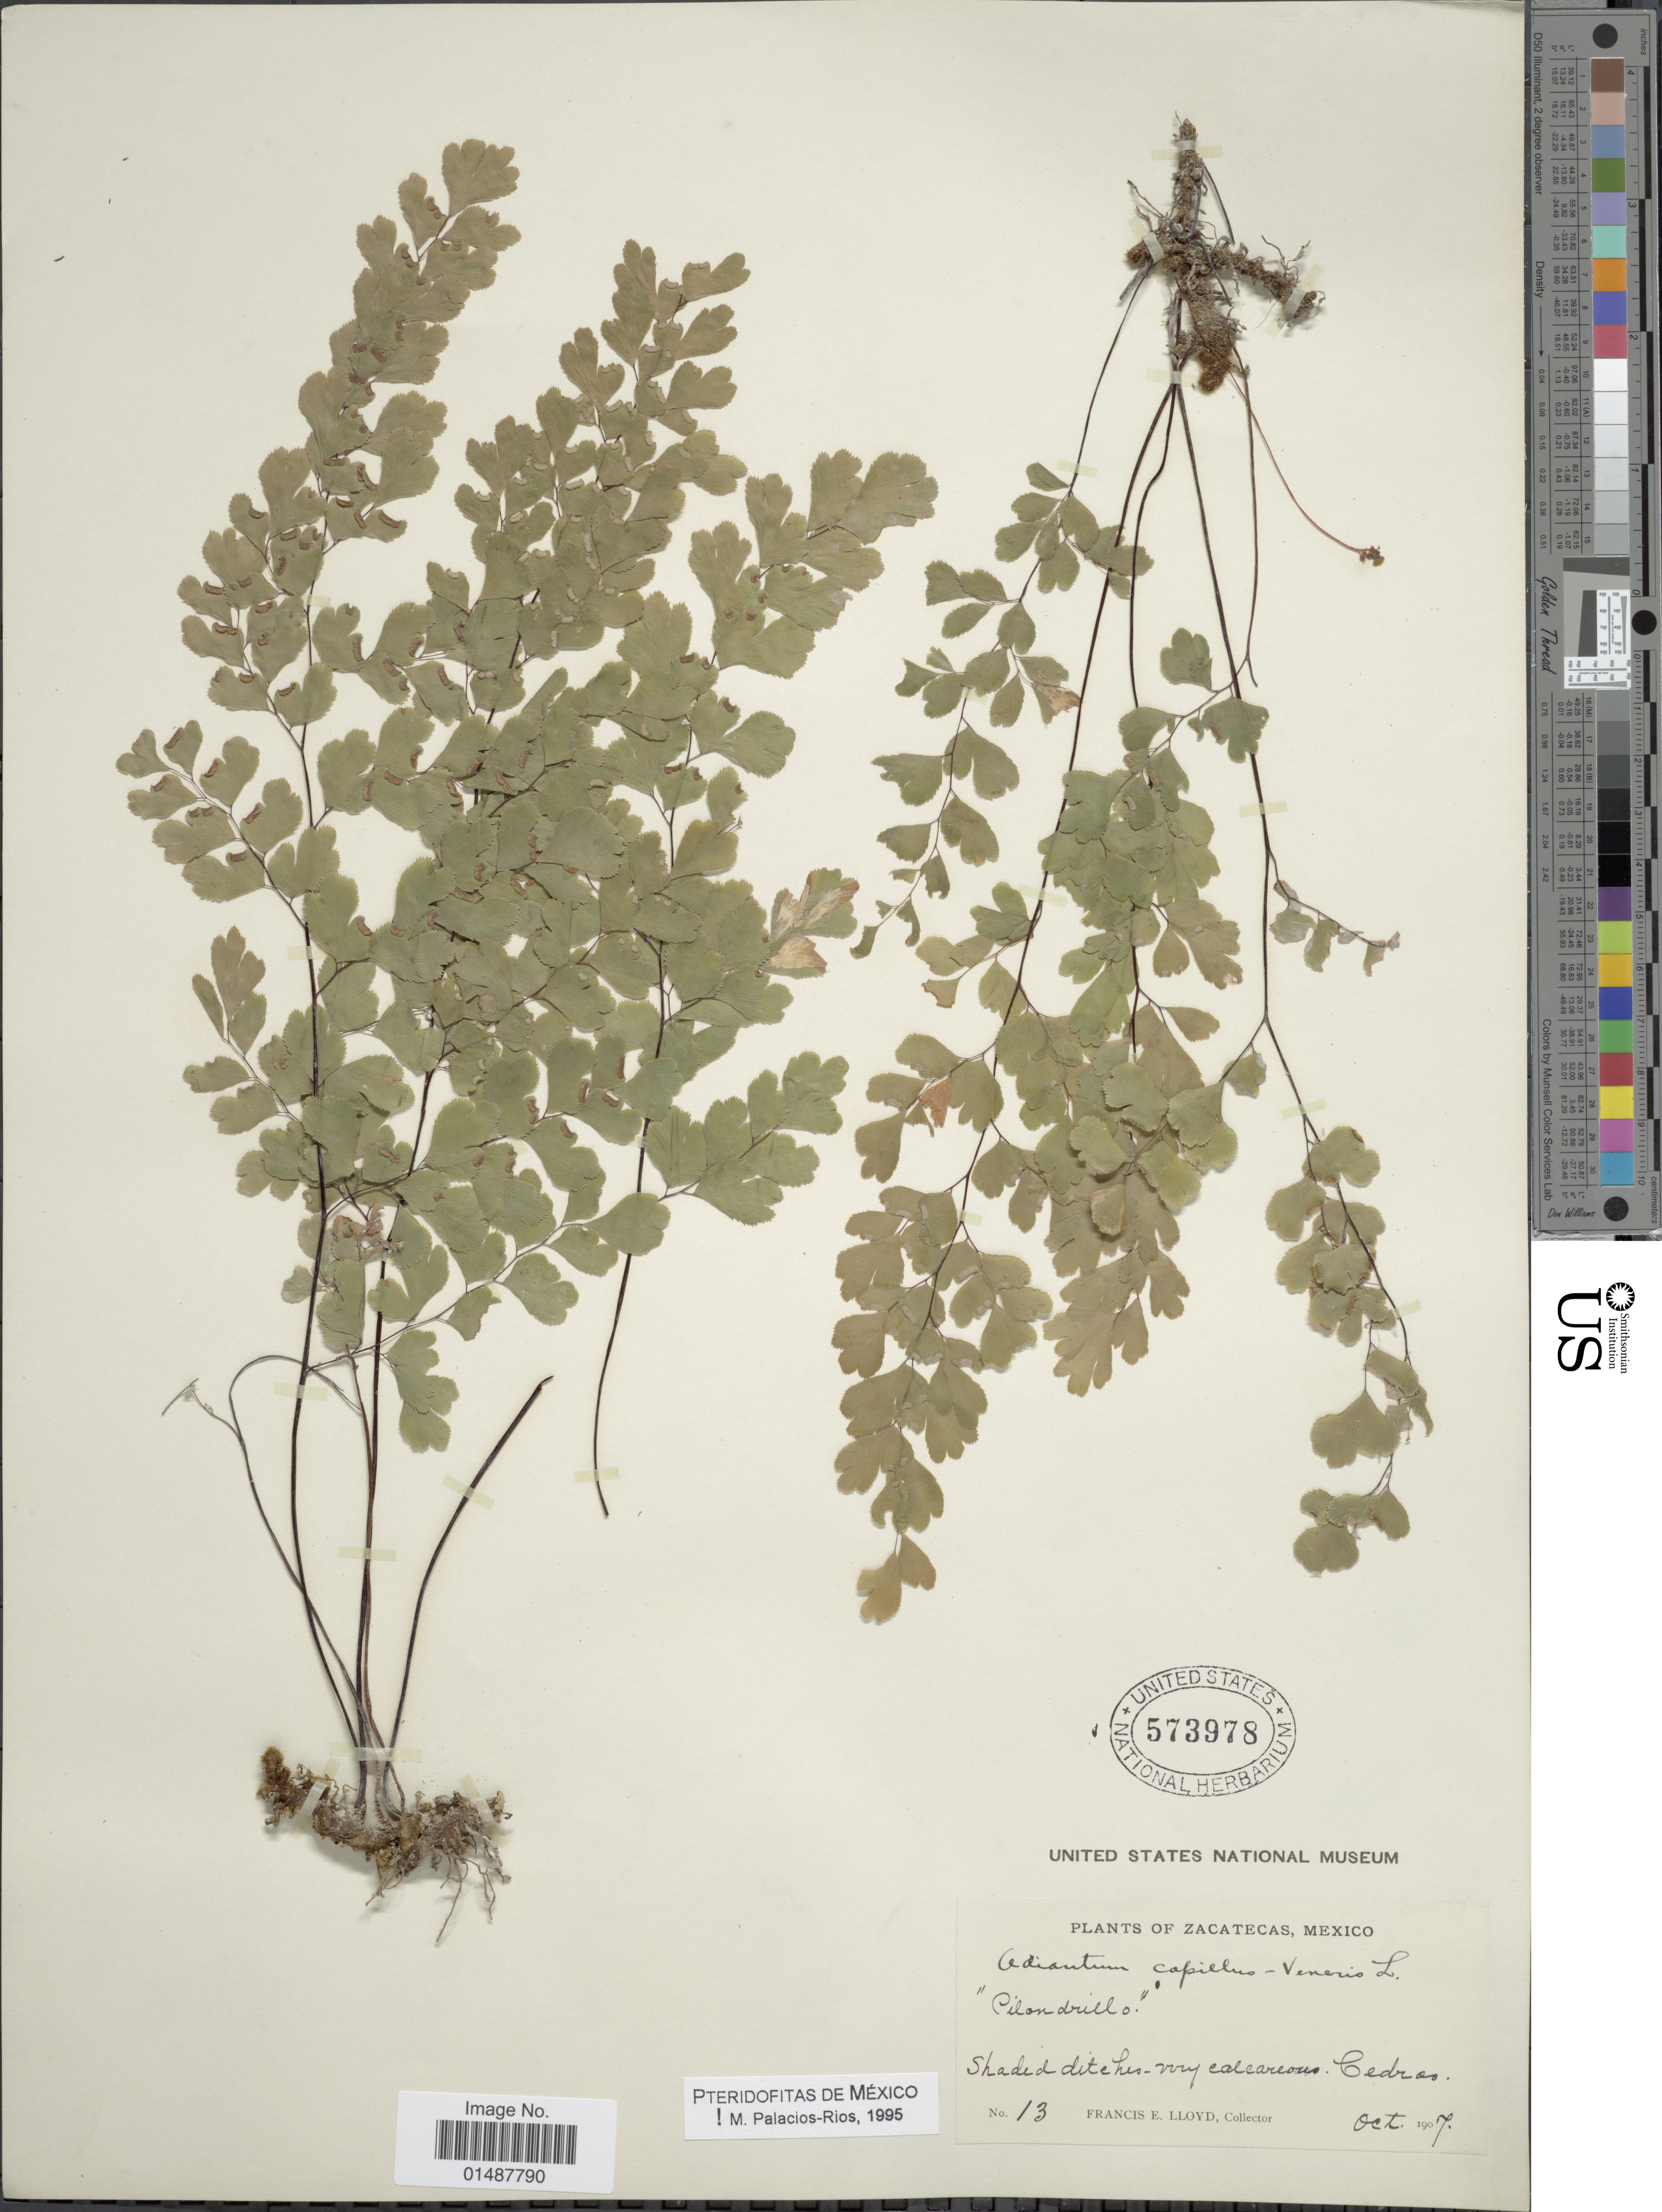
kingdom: Plantae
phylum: Tracheophyta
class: Polypodiopsida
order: Polypodiales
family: Pteridaceae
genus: Adiantum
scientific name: Adiantum capillus-veneris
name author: L.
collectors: Lloyd, C. E.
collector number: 13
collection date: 1907-10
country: Mexico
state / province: Zacatecas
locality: Shaded ditches very calcareous, Cedros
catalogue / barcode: US 573978